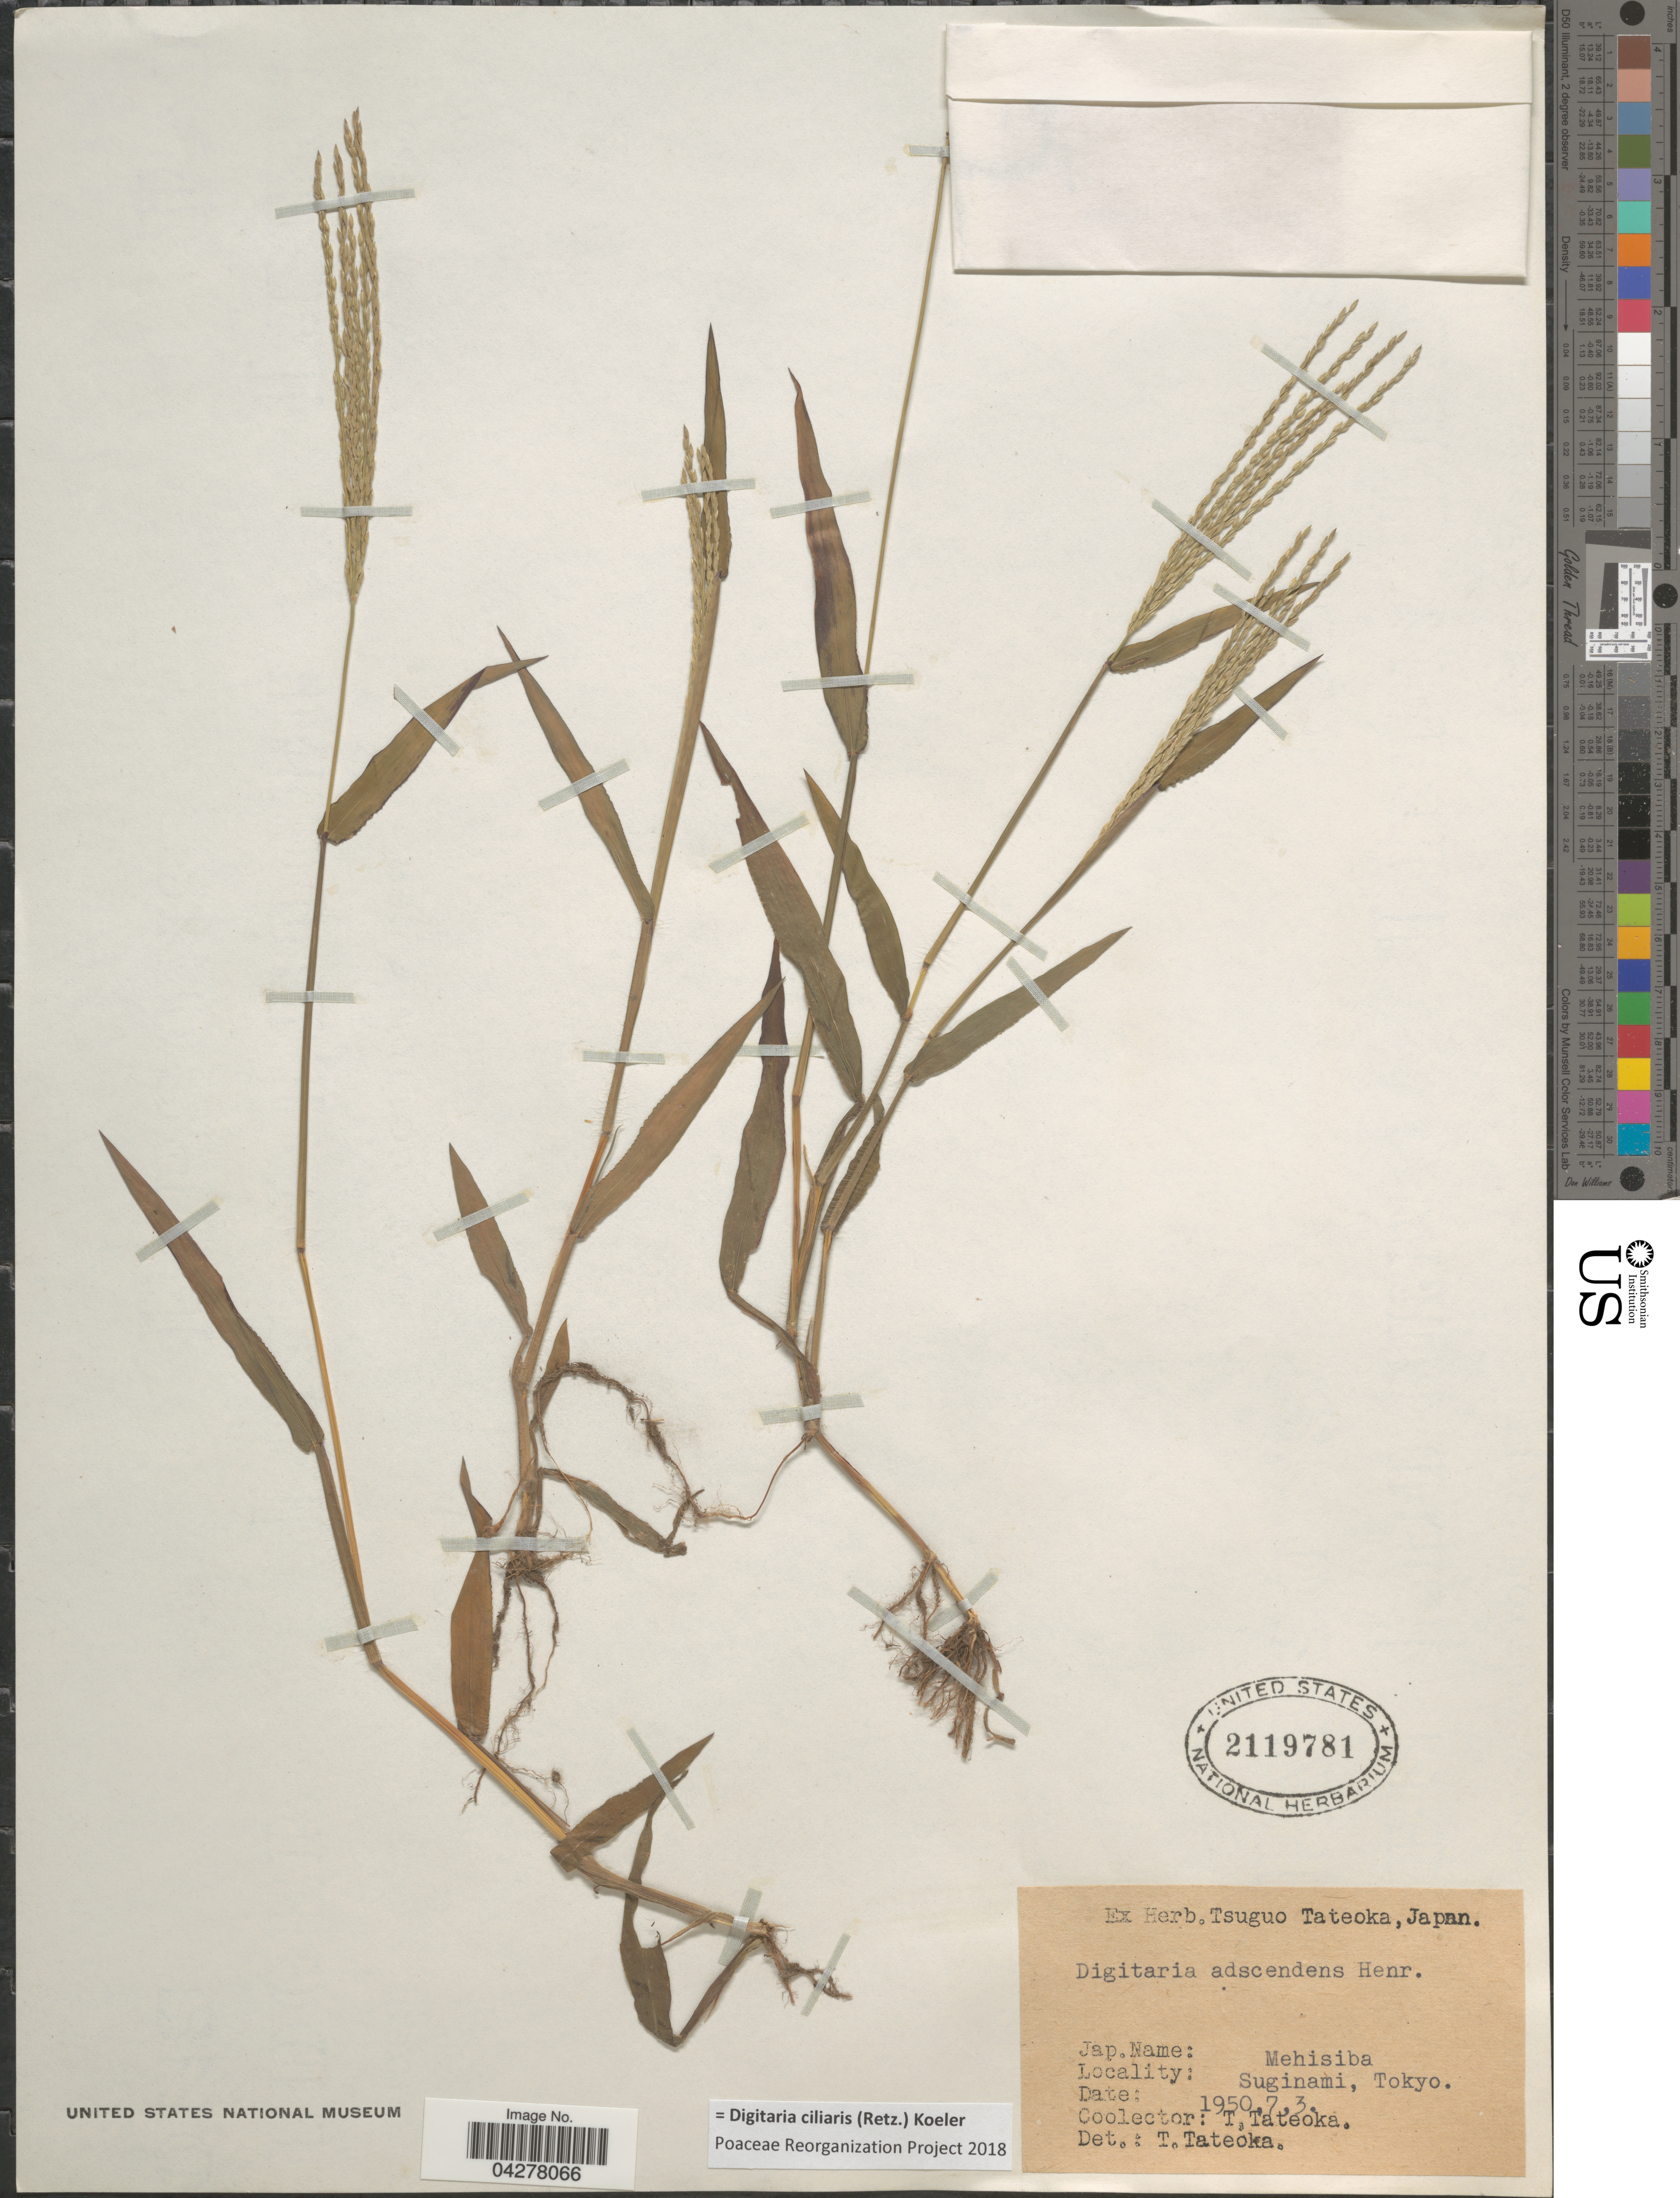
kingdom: Plantae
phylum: Tracheophyta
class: Liliopsida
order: Poales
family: Poaceae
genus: Digitaria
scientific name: Digitaria ciliaris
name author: (Retz.) Koeler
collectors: T. Tateoka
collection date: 1950-07-03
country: Japan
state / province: Tokyo, Federal City of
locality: Suginami.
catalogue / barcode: US 2119781